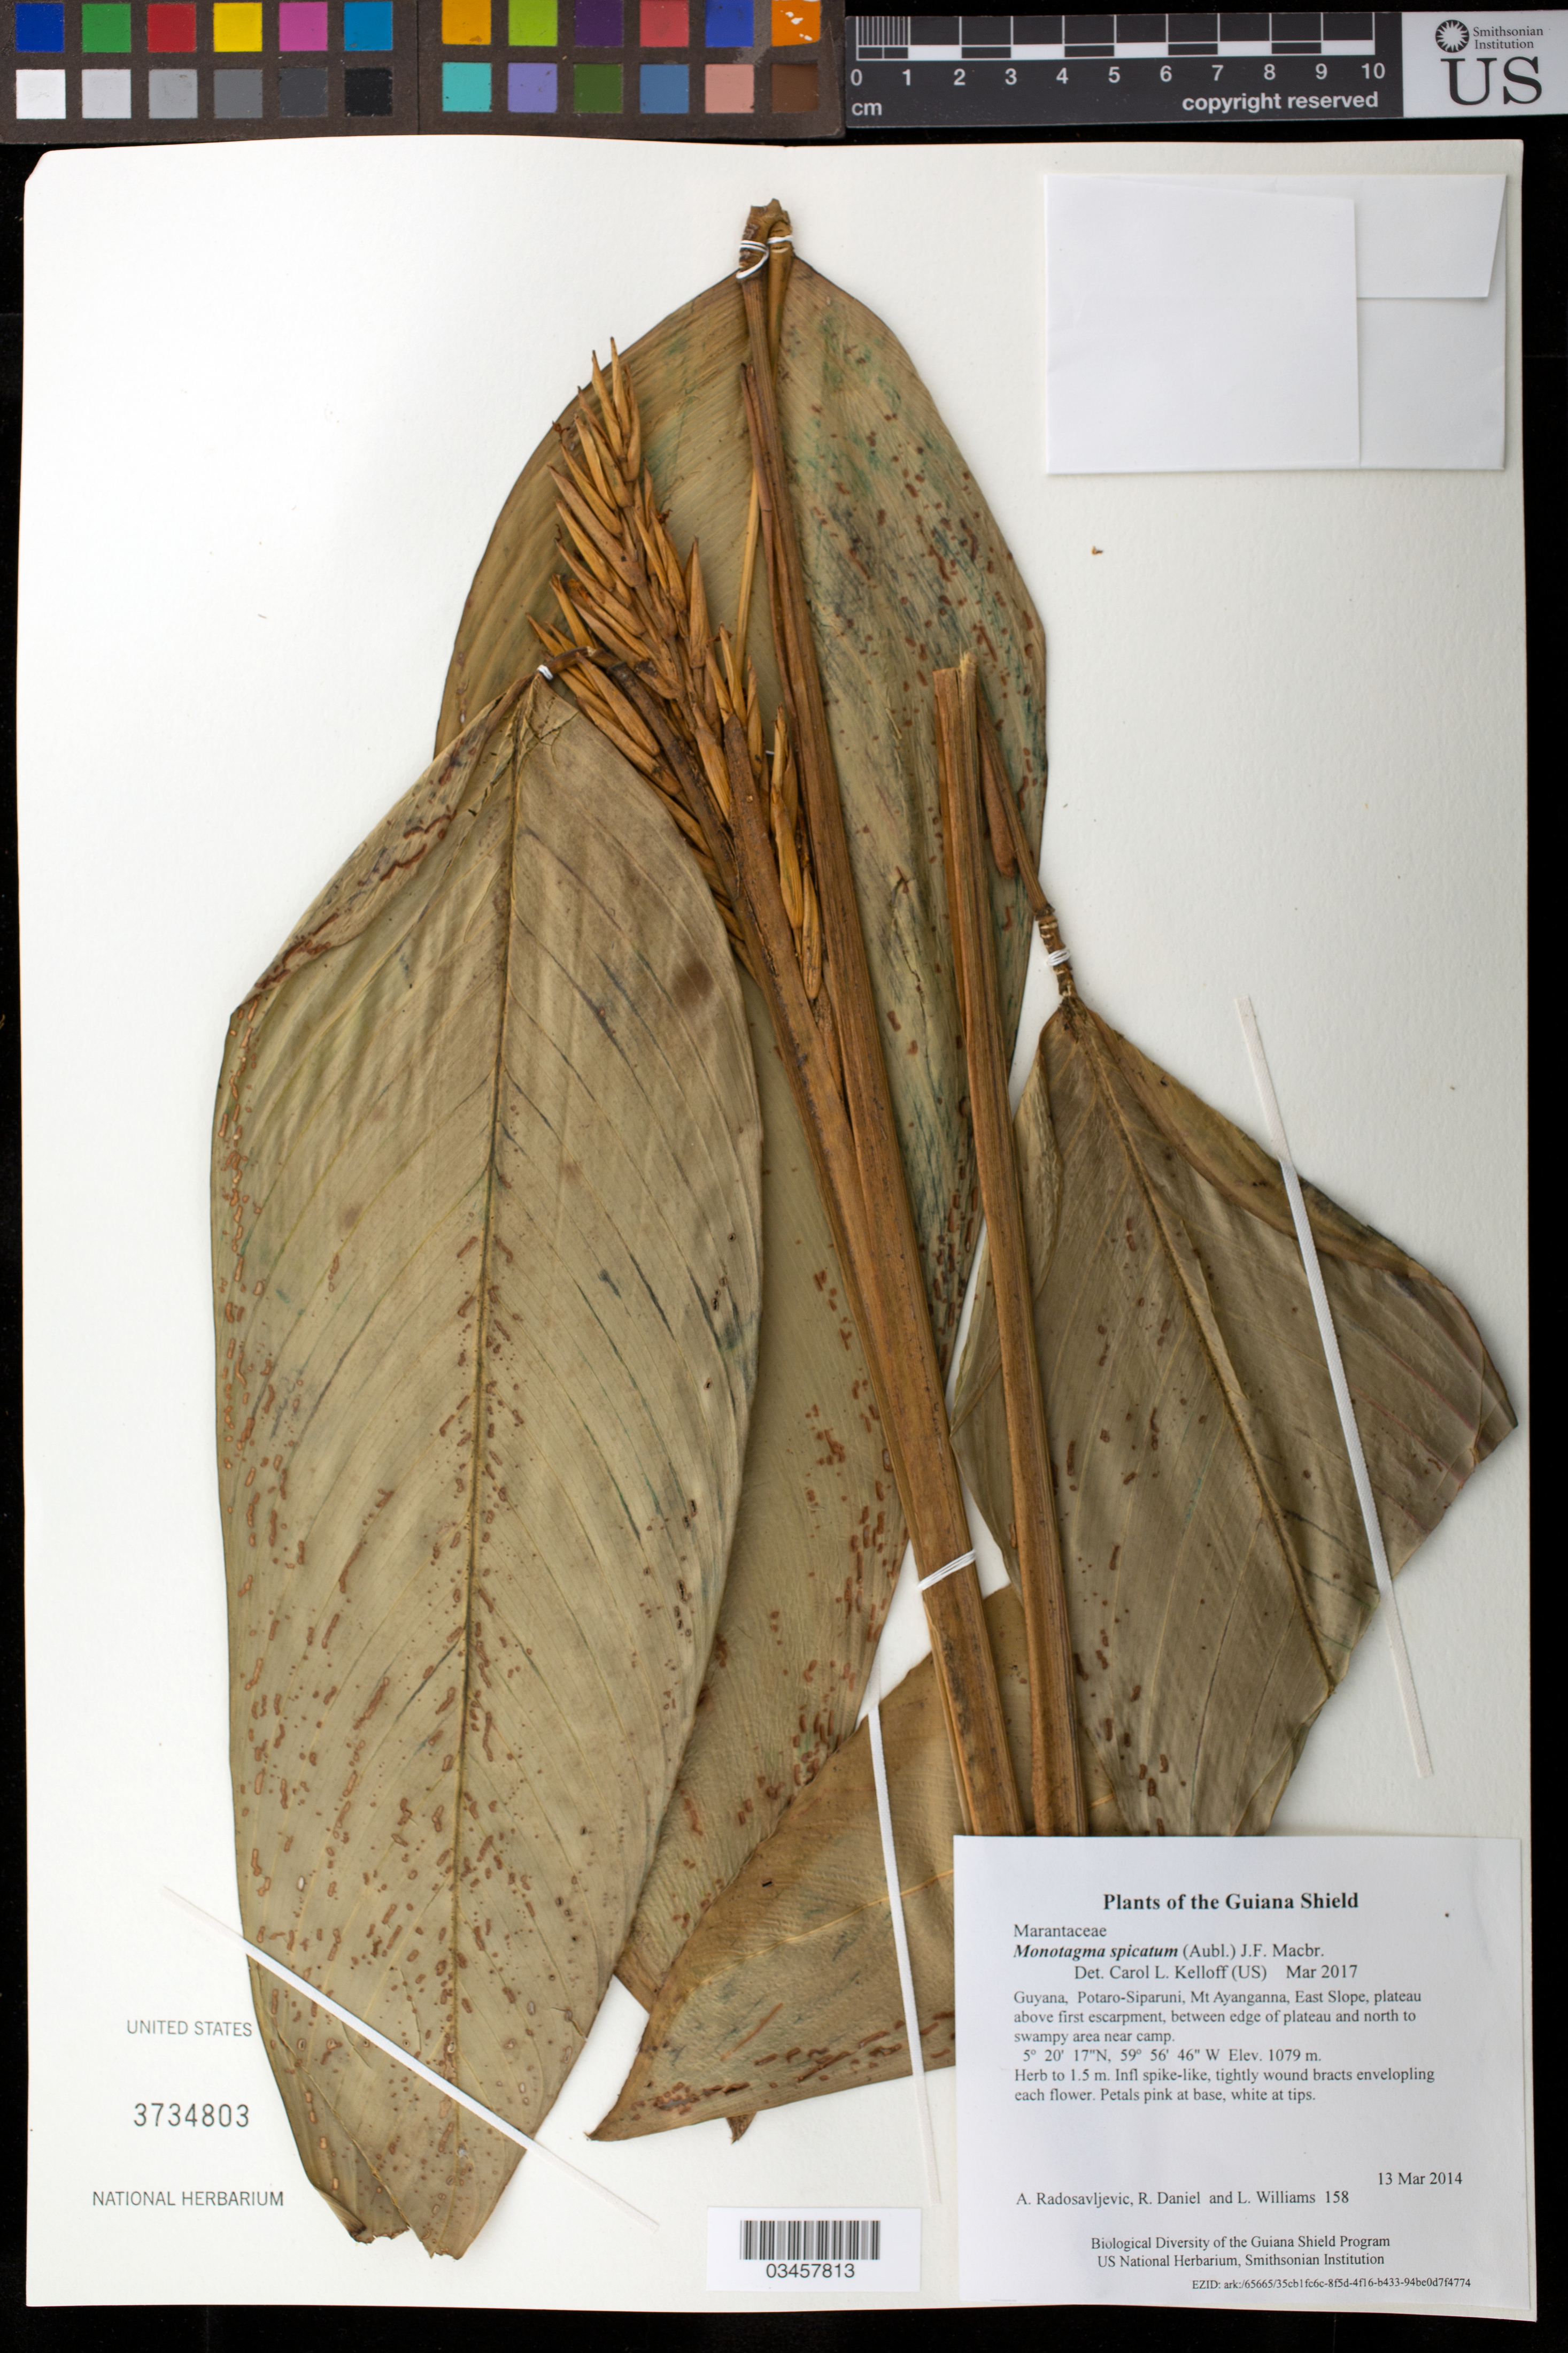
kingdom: Plantae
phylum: Tracheophyta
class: Liliopsida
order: Zingiberales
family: Marantaceae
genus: Monotagma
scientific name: Monotagma spicatum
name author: (Aubl.) J.F. Macbr.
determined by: Kelloff, Carol L., (US), Smithsonian Institution - National Museum of Natural History (UNITED STATES)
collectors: A. Radosavljevic, R. Daniel & L. Williams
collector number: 158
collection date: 2014-03-13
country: Guyana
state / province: Potaro-Siparuni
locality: Mt Ayanganna, East Slope, plateau above first escarpment, between edge of plateau and north to swampy area near camp.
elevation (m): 1079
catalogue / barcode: US 3734803